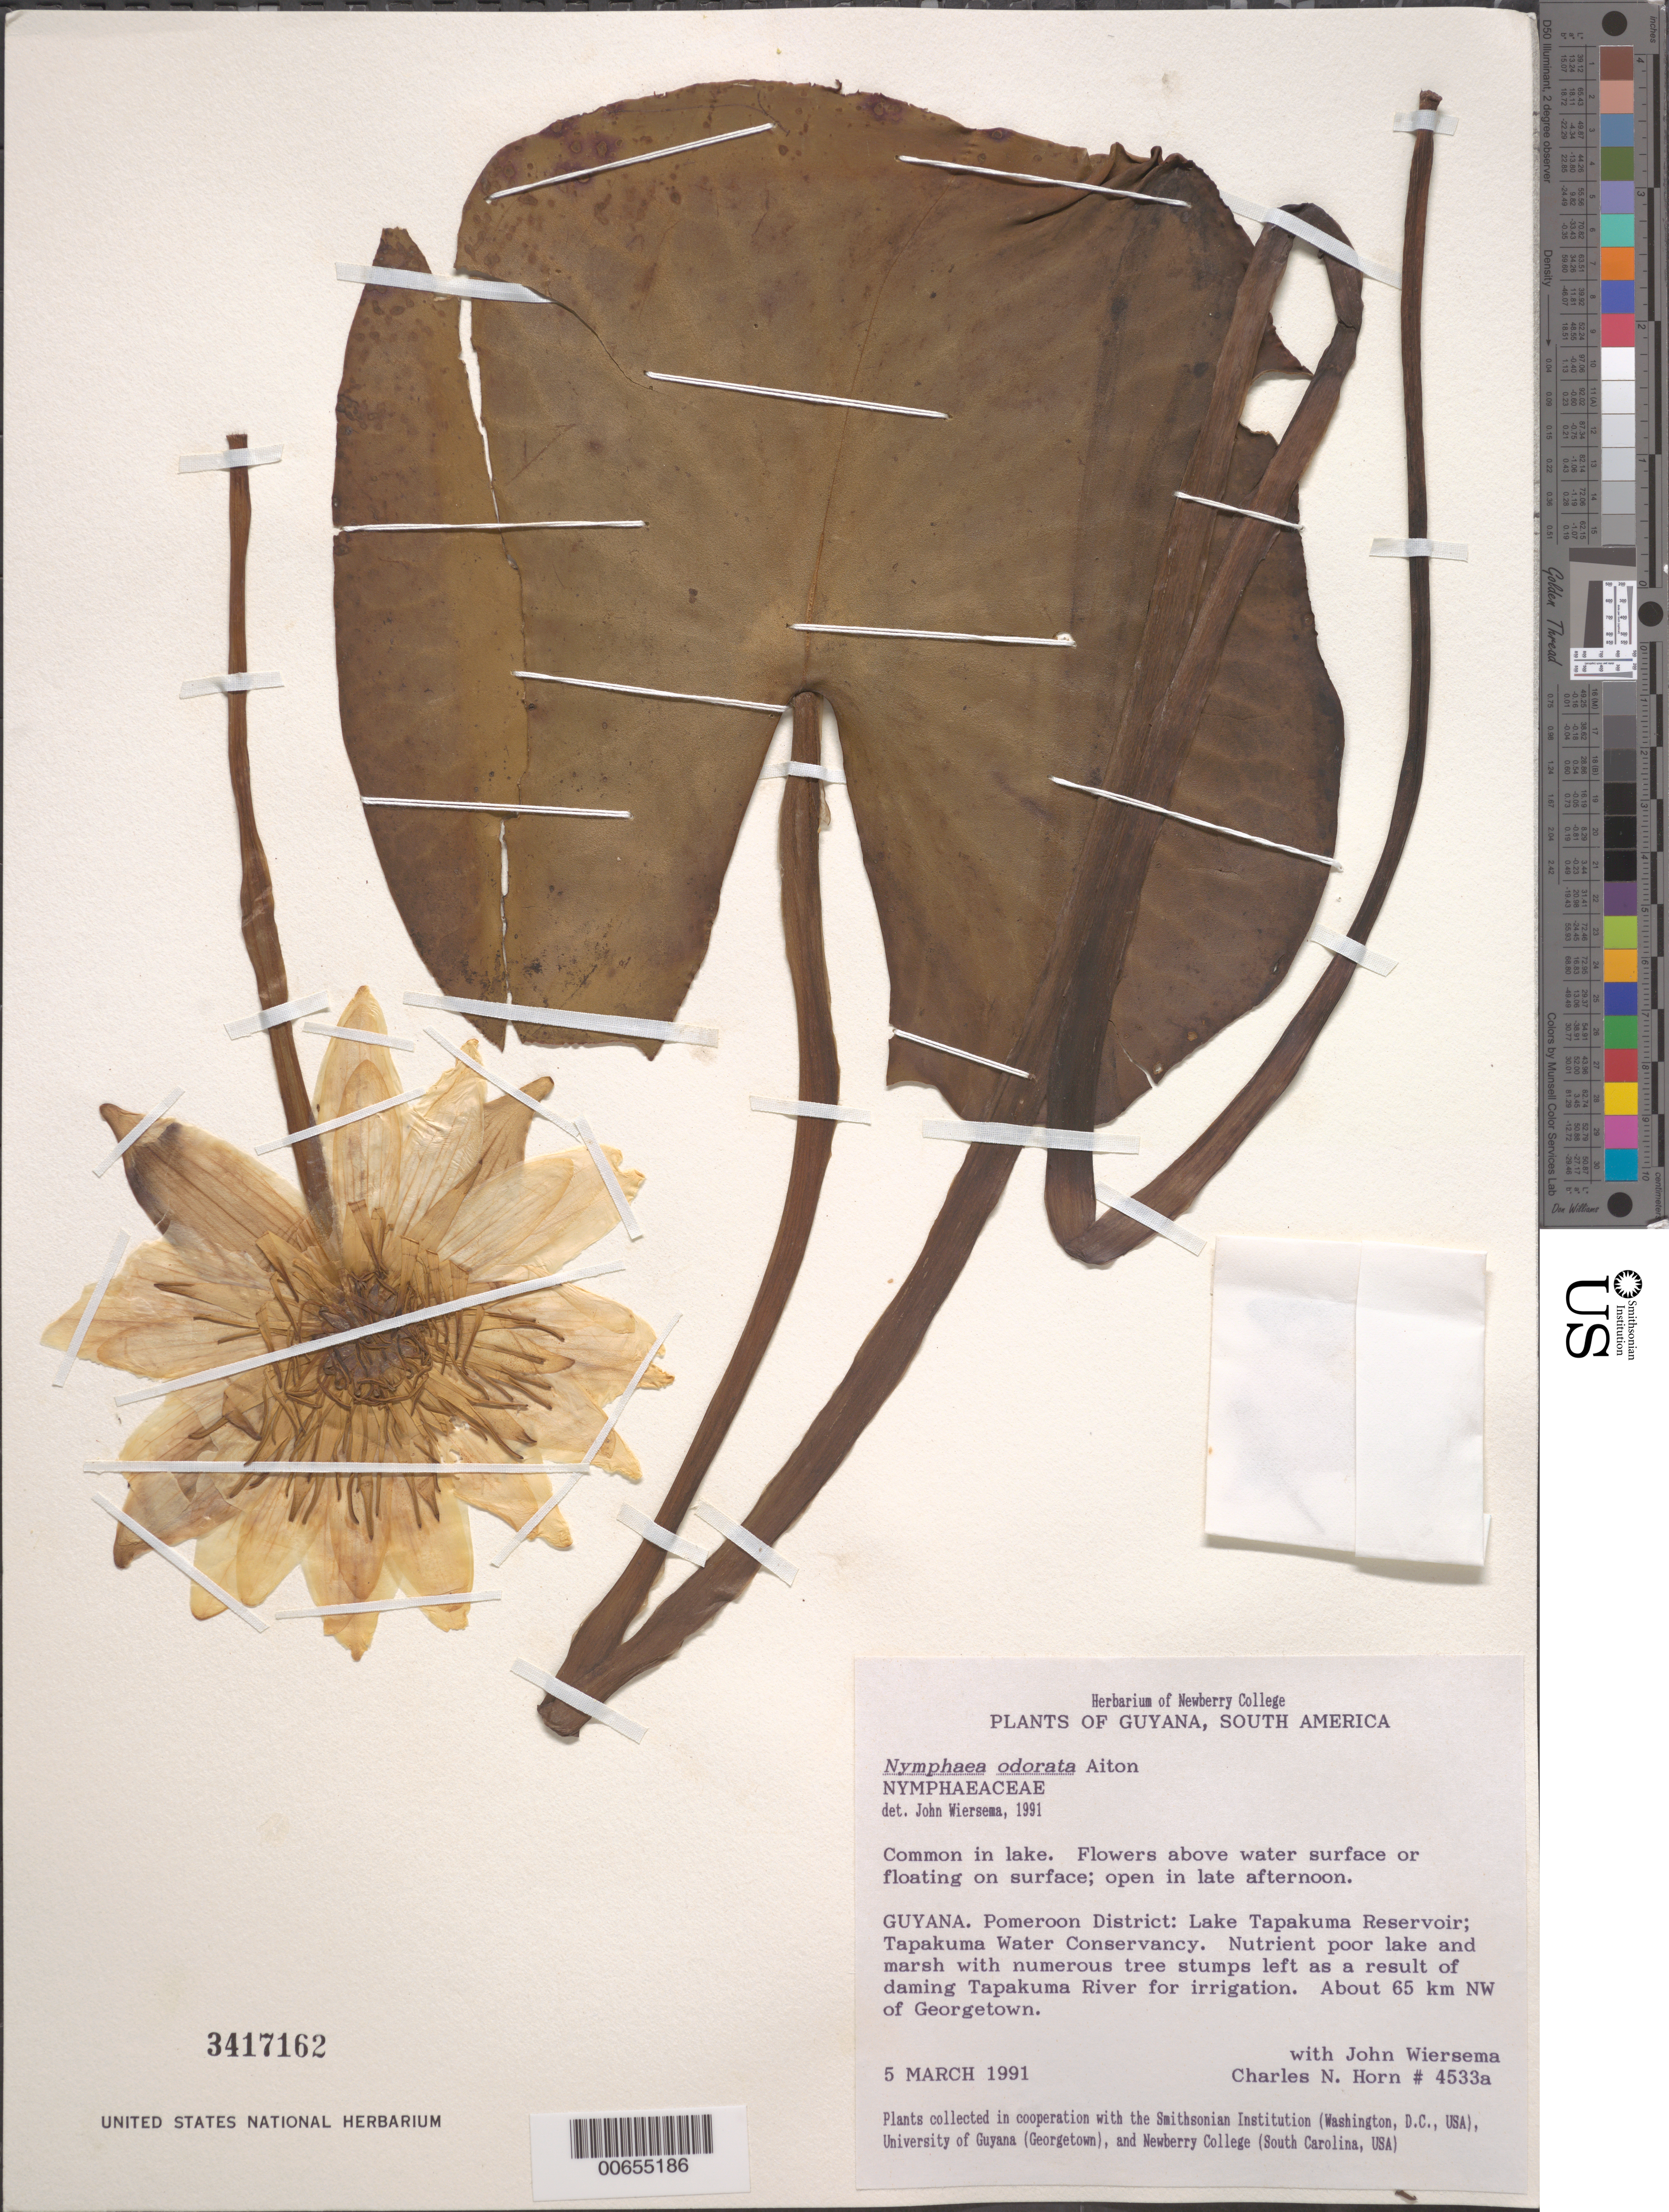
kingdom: Plantae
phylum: Tracheophyta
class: Magnoliopsida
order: Nymphaeales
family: Nymphaeaceae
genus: Nymphaea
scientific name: Nymphaea odorata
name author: Aiton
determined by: Wiersema, John H.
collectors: C. N. Horn, J. H. Wiersema, T. McDowell & M. Gopaul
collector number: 4533 a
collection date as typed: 5-Mar-91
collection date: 1991-03-05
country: Guyana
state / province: Pomeroon-Supenaam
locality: Lake Tapakuma Reservoir, Tapakuma Water Conservancy, about 65 km NW of Georgetown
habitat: Nutrient poor lake and marsh with numerous tree stumps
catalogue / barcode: US 3417162